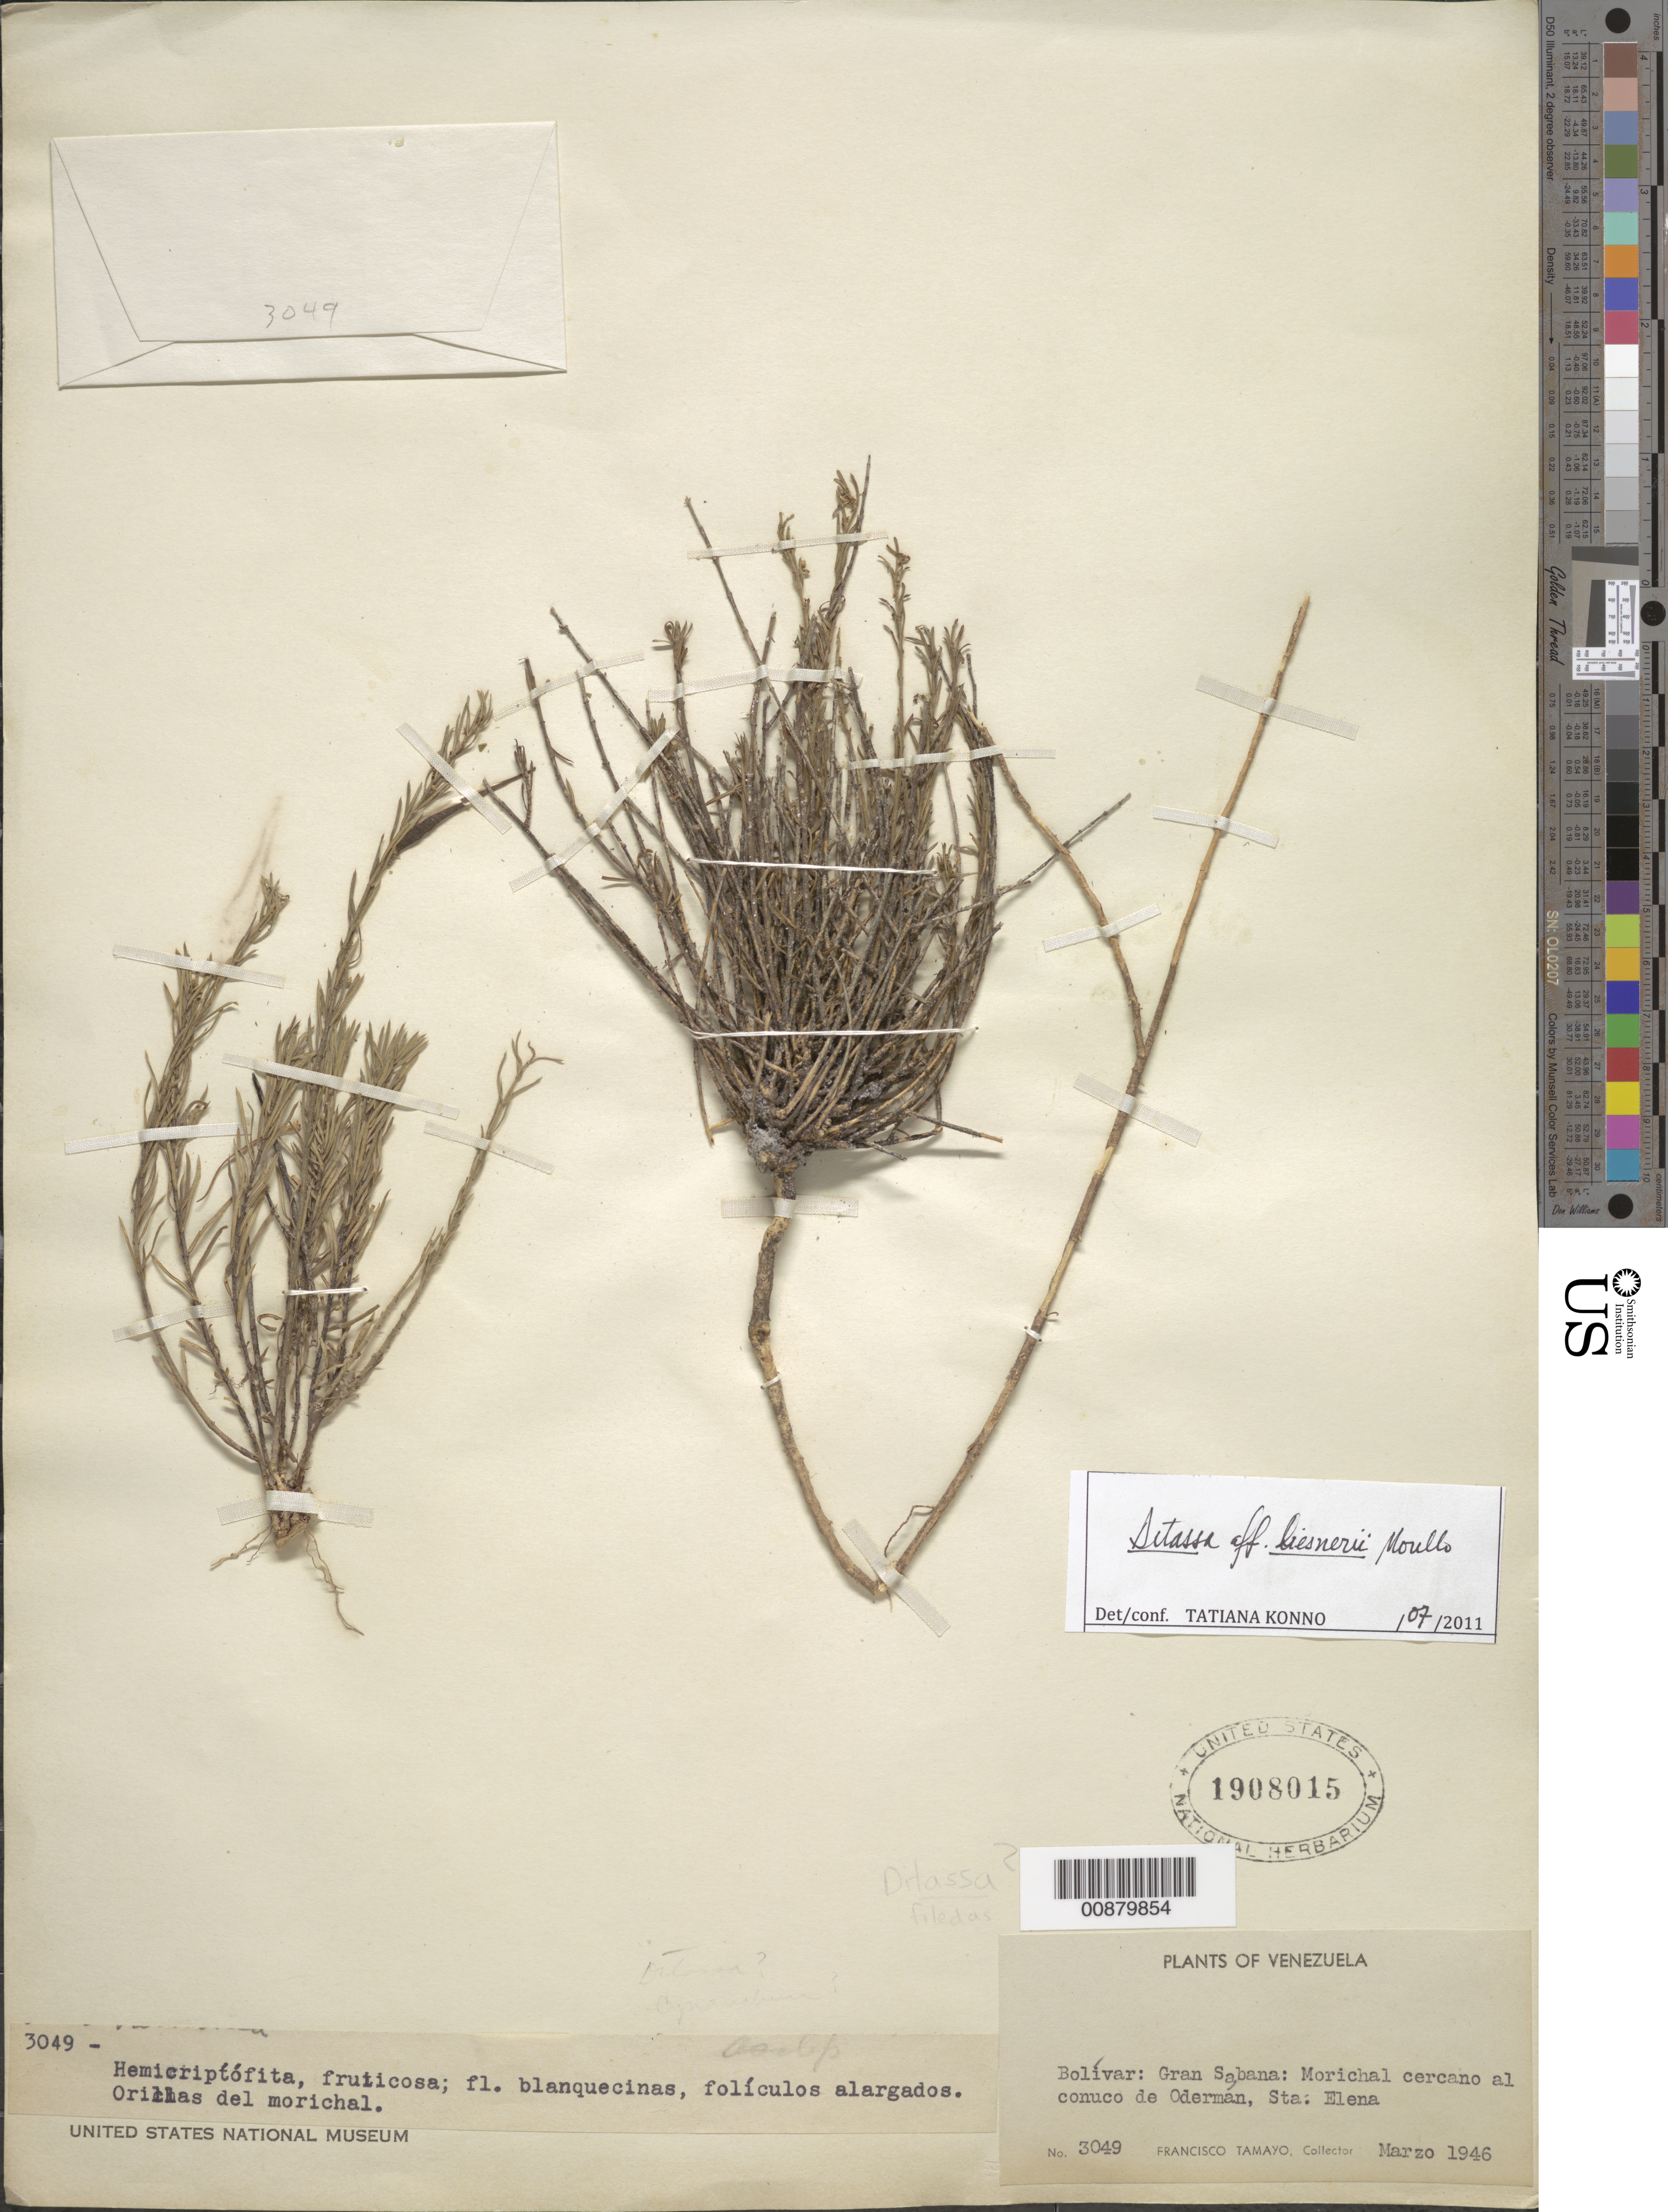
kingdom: Plantae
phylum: Tracheophyta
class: Magnoliopsida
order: Gentianales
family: Apocynaceae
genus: Ditassa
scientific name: Ditassa liesneri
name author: Morillo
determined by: Konno, T.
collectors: F. Tamayo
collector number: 3049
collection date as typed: Mar-46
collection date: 1946-03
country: Venezuela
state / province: Bolívar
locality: Gran Sabana, Sta. Elena, Conuco de Odremán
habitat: Orillas del morichal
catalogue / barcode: US 1908015